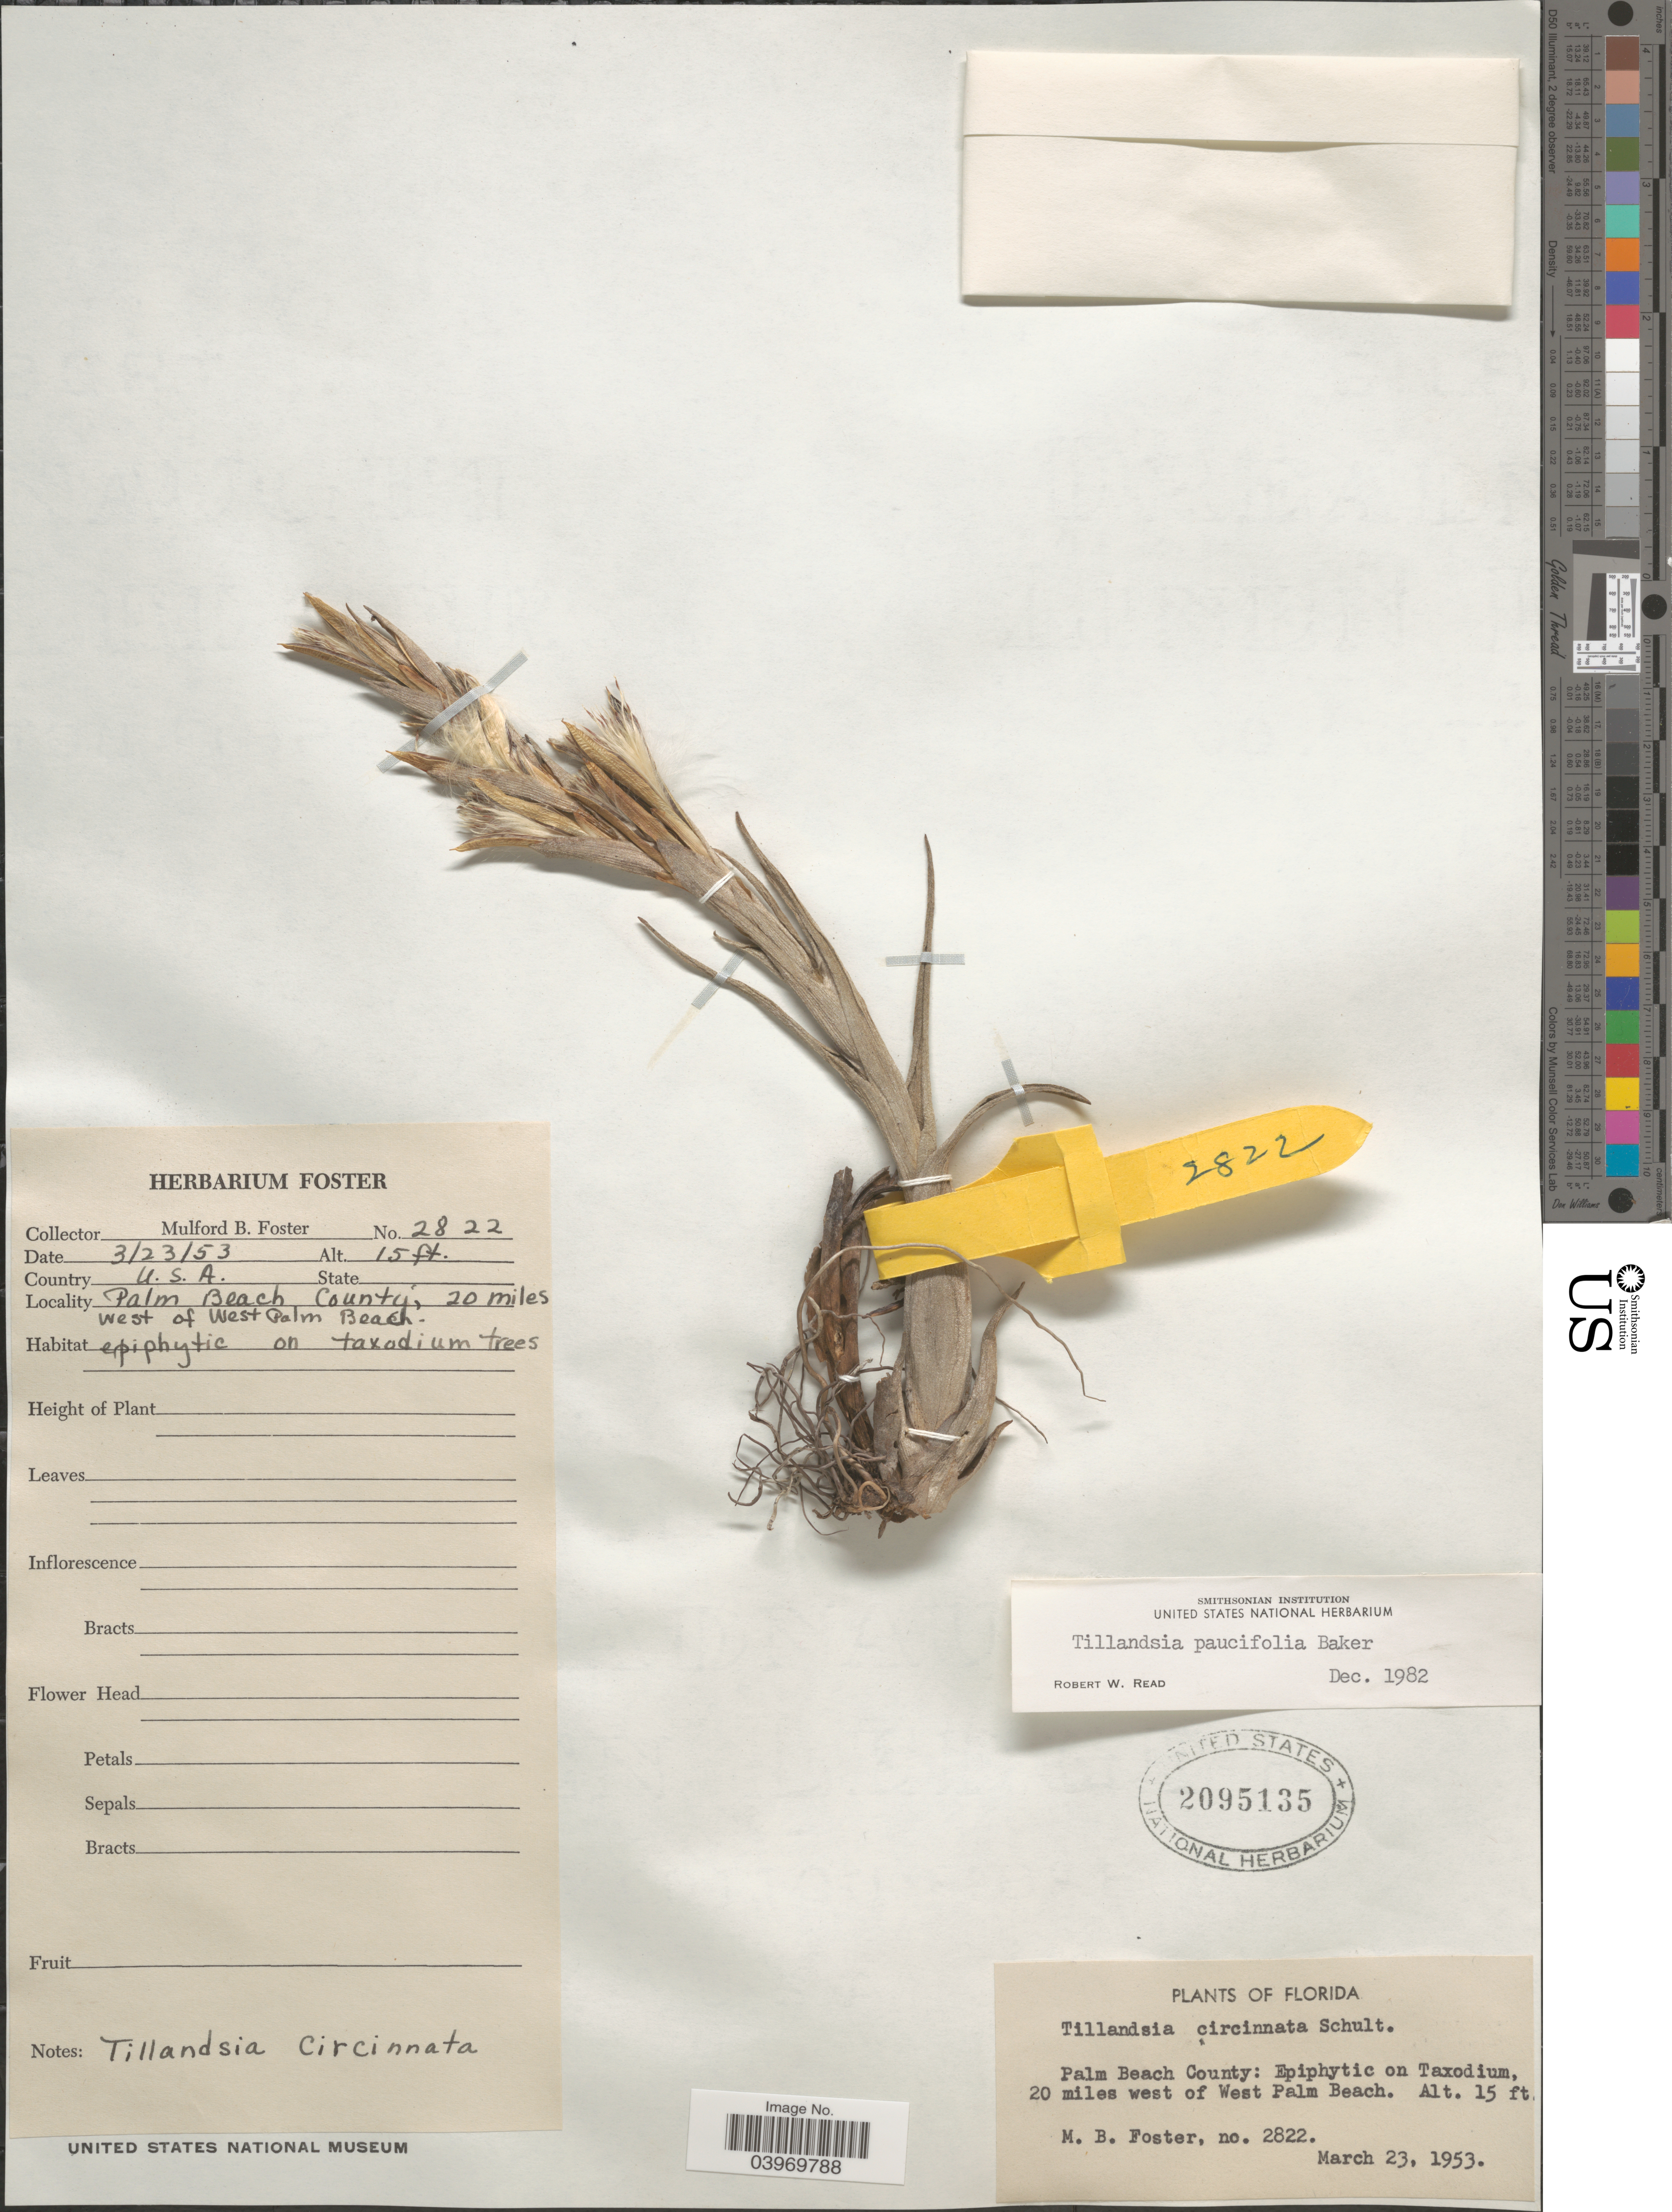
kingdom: Plantae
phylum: Tracheophyta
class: Liliopsida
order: Poales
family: Bromeliaceae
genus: Tillandsia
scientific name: Tillandsia paucifolia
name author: Baker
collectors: M. B. Foster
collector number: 2822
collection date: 1953-03-23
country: United States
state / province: Florida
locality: Palm Beach County; 20 miles west of West Palm Beach.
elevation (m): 5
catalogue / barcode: US 2095135